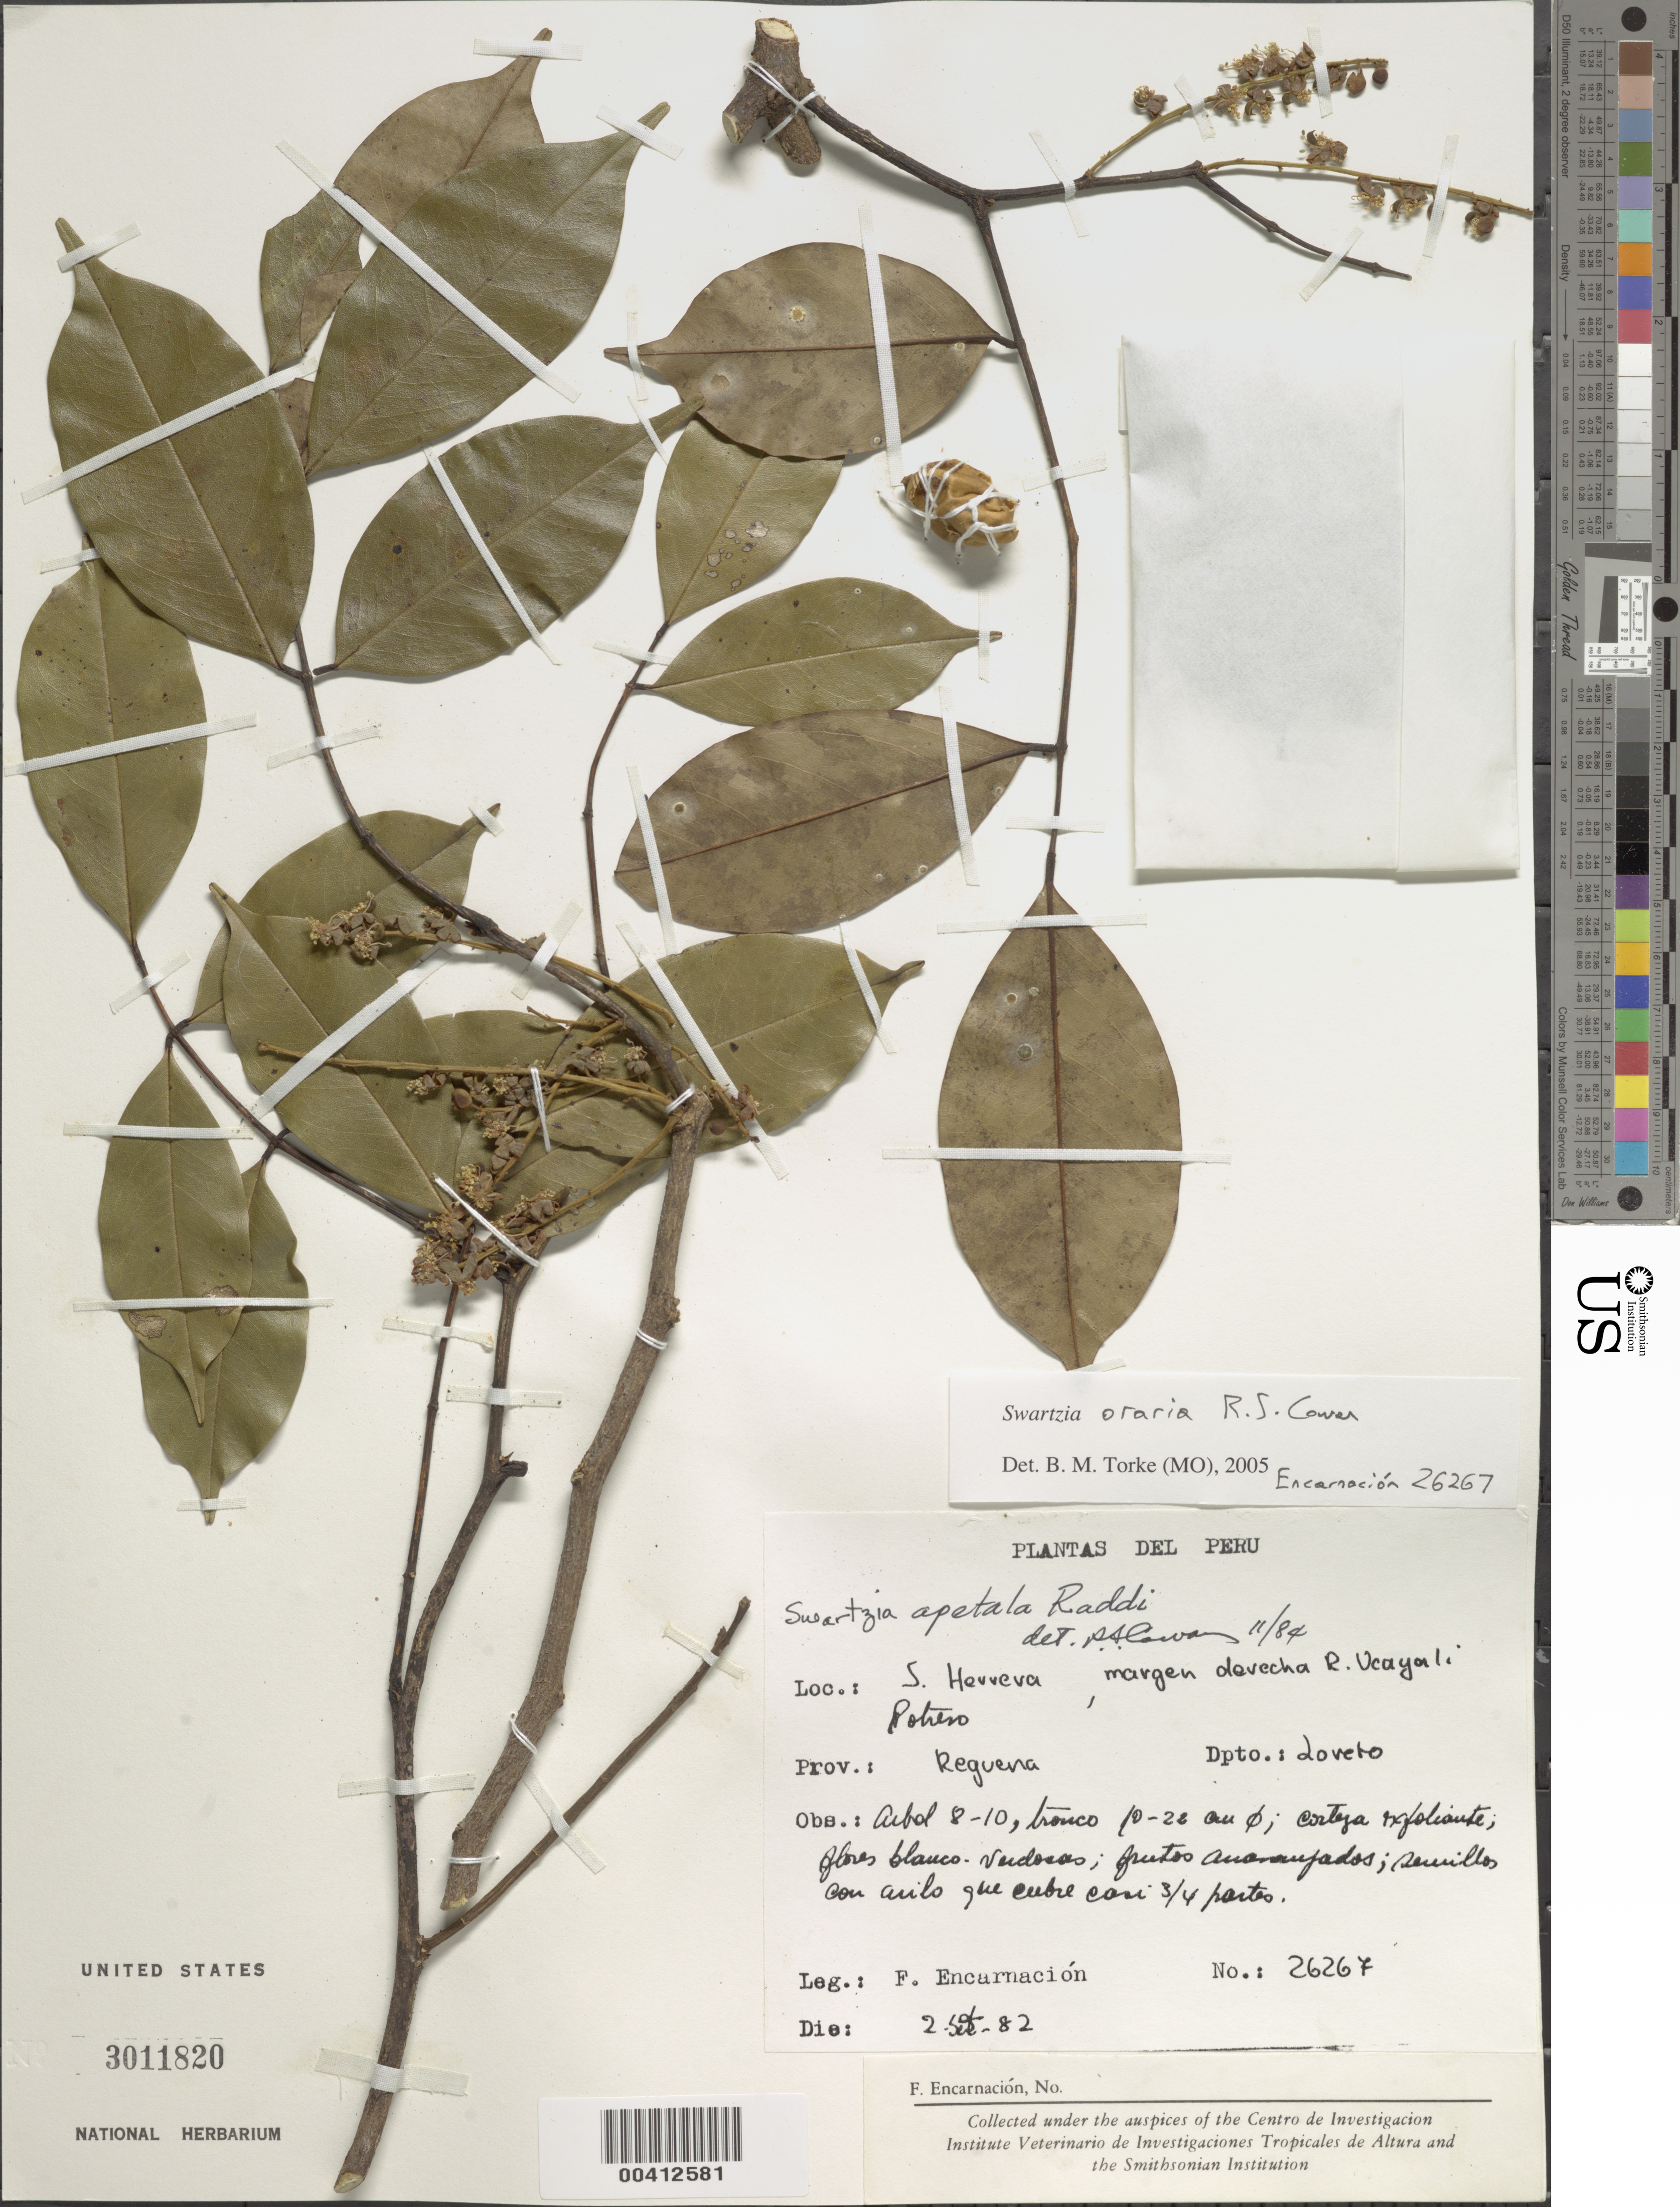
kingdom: Plantae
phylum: Tracheophyta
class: Magnoliopsida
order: Fabales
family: Fabaceae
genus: Swartzia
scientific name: Swartzia oraria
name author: R.S. Cowan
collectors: F. Encarnación et al.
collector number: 26267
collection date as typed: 02 Sep 1982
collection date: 1982-09-02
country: Peru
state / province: Loreto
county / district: Requena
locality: S Herrera, margen derecha Rio Ucayali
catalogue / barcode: US 3011820